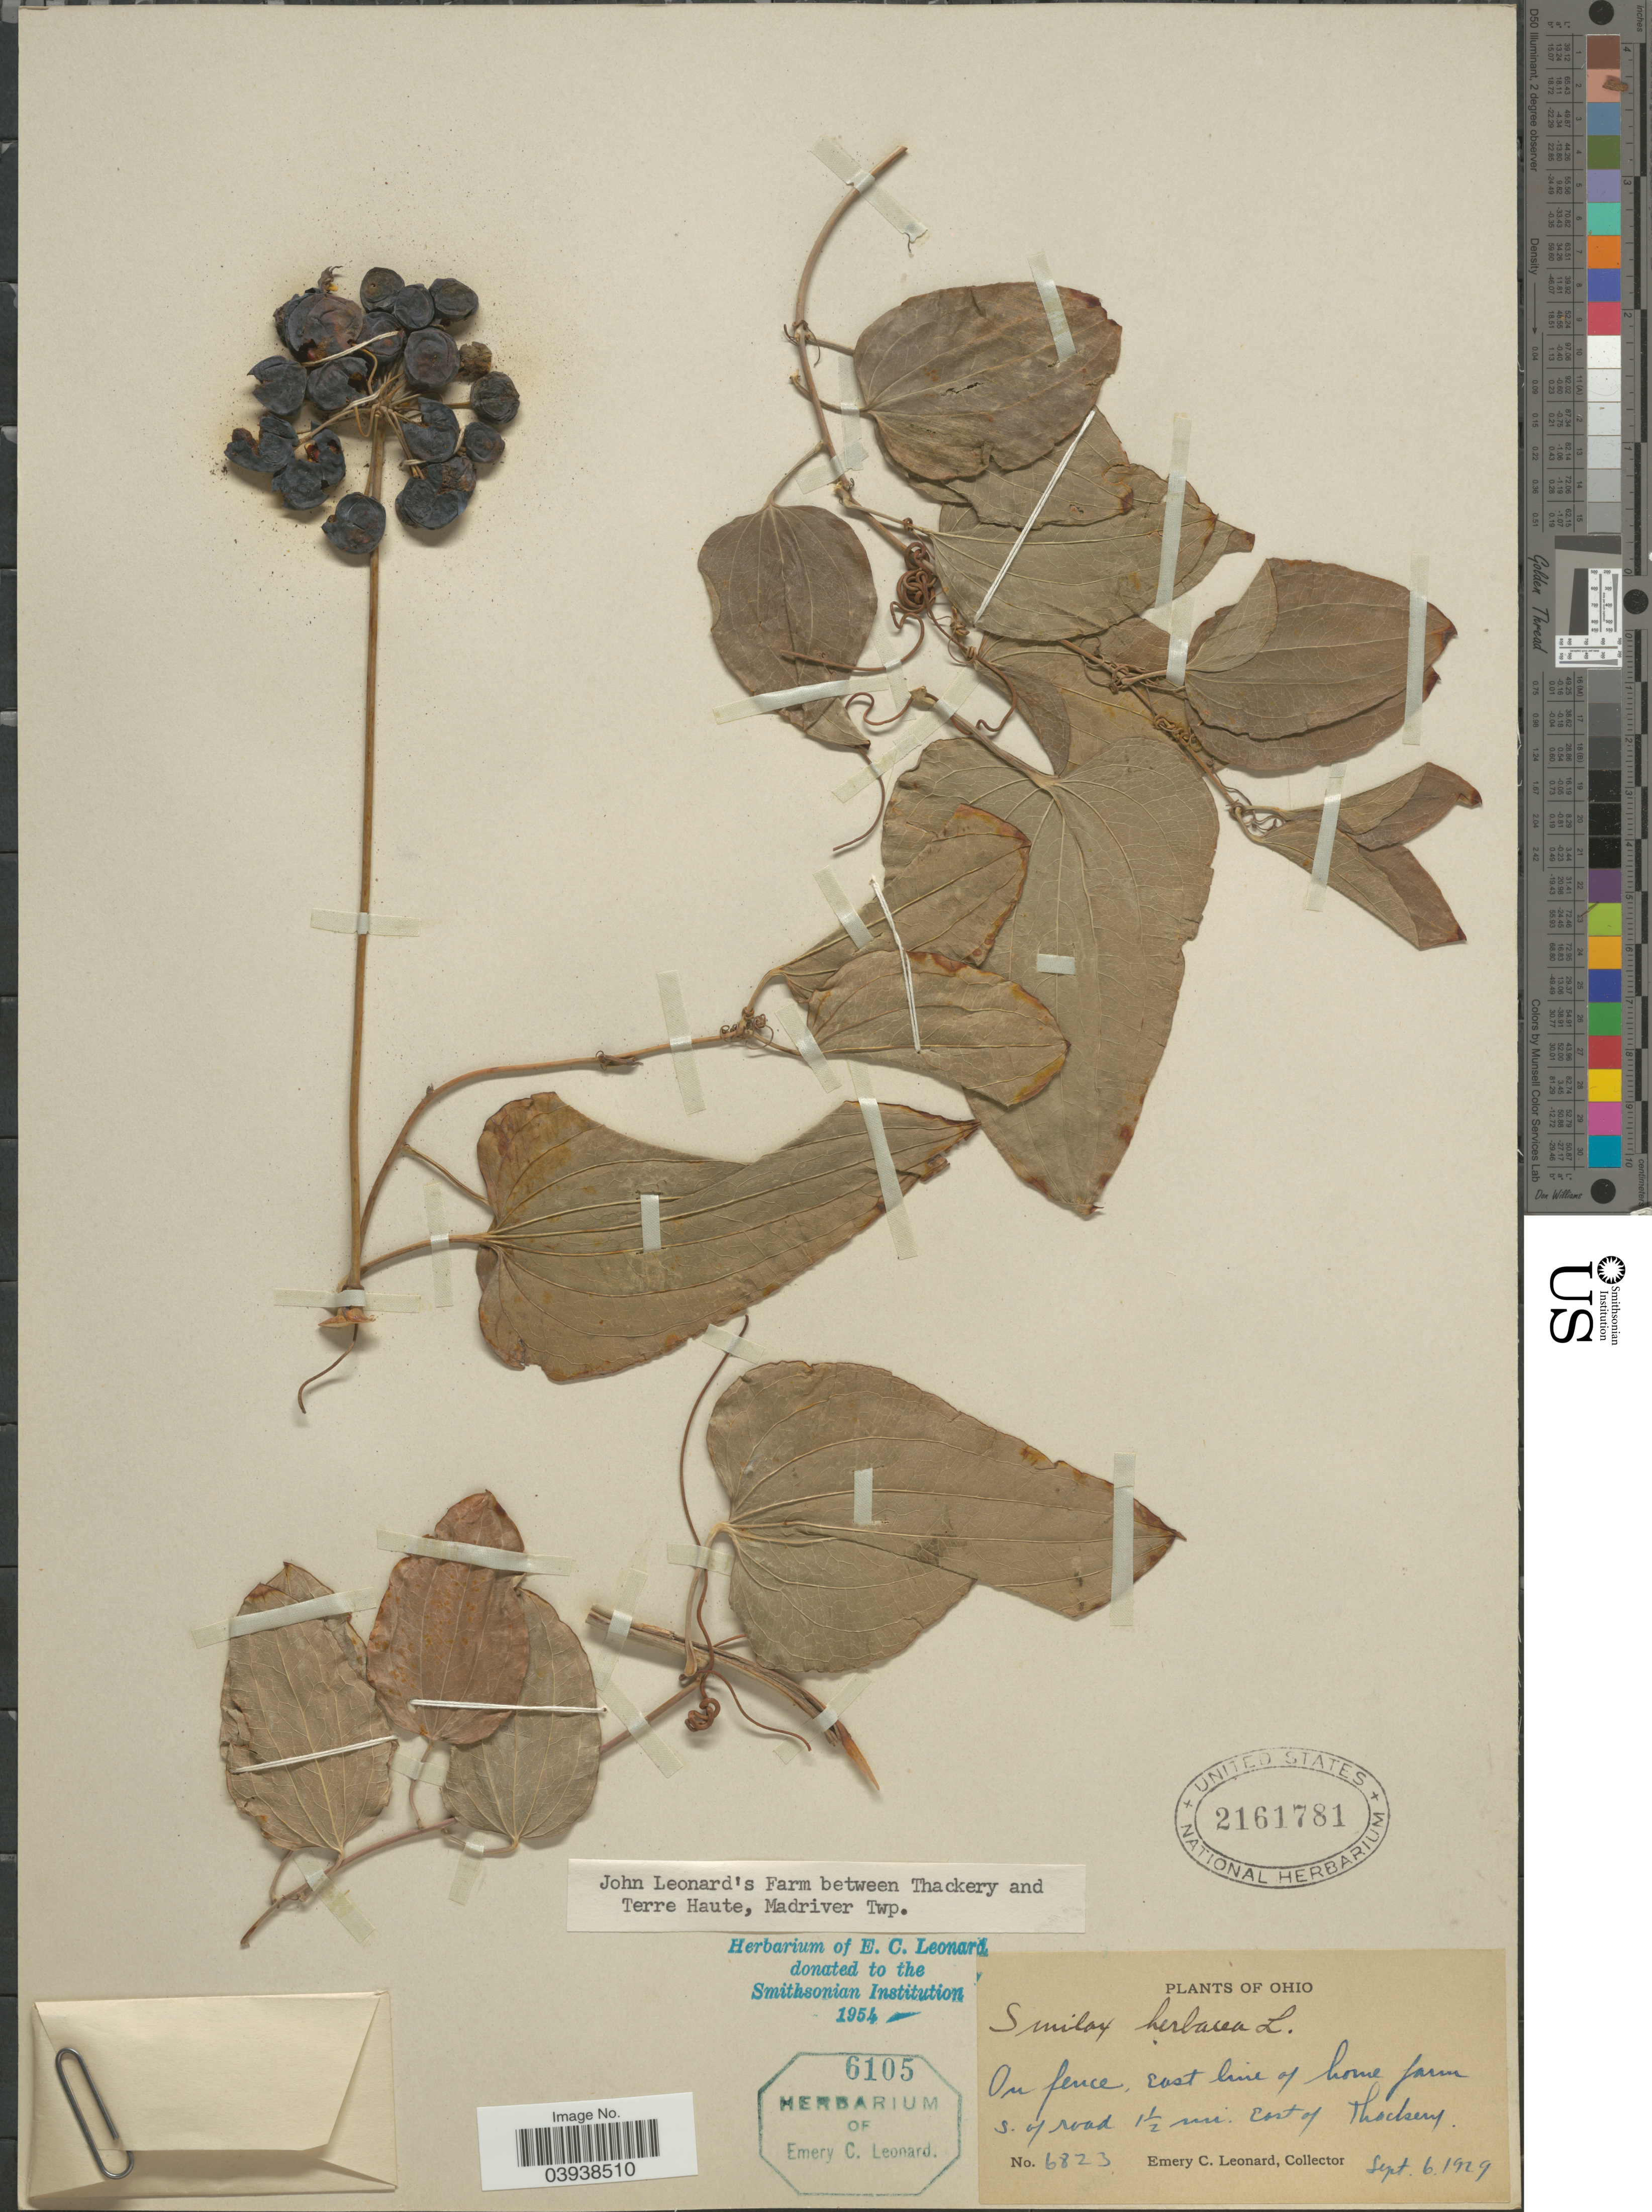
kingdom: Plantae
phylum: Tracheophyta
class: Liliopsida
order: Liliales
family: Smilacaceae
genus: Smilax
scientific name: Smilax herbacea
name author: L.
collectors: E. C. Leonard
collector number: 6823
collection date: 1929-09-06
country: United States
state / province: Ohio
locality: East line of home farm S. of road 1½ mi. East of Thackery.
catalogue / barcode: US 2161781